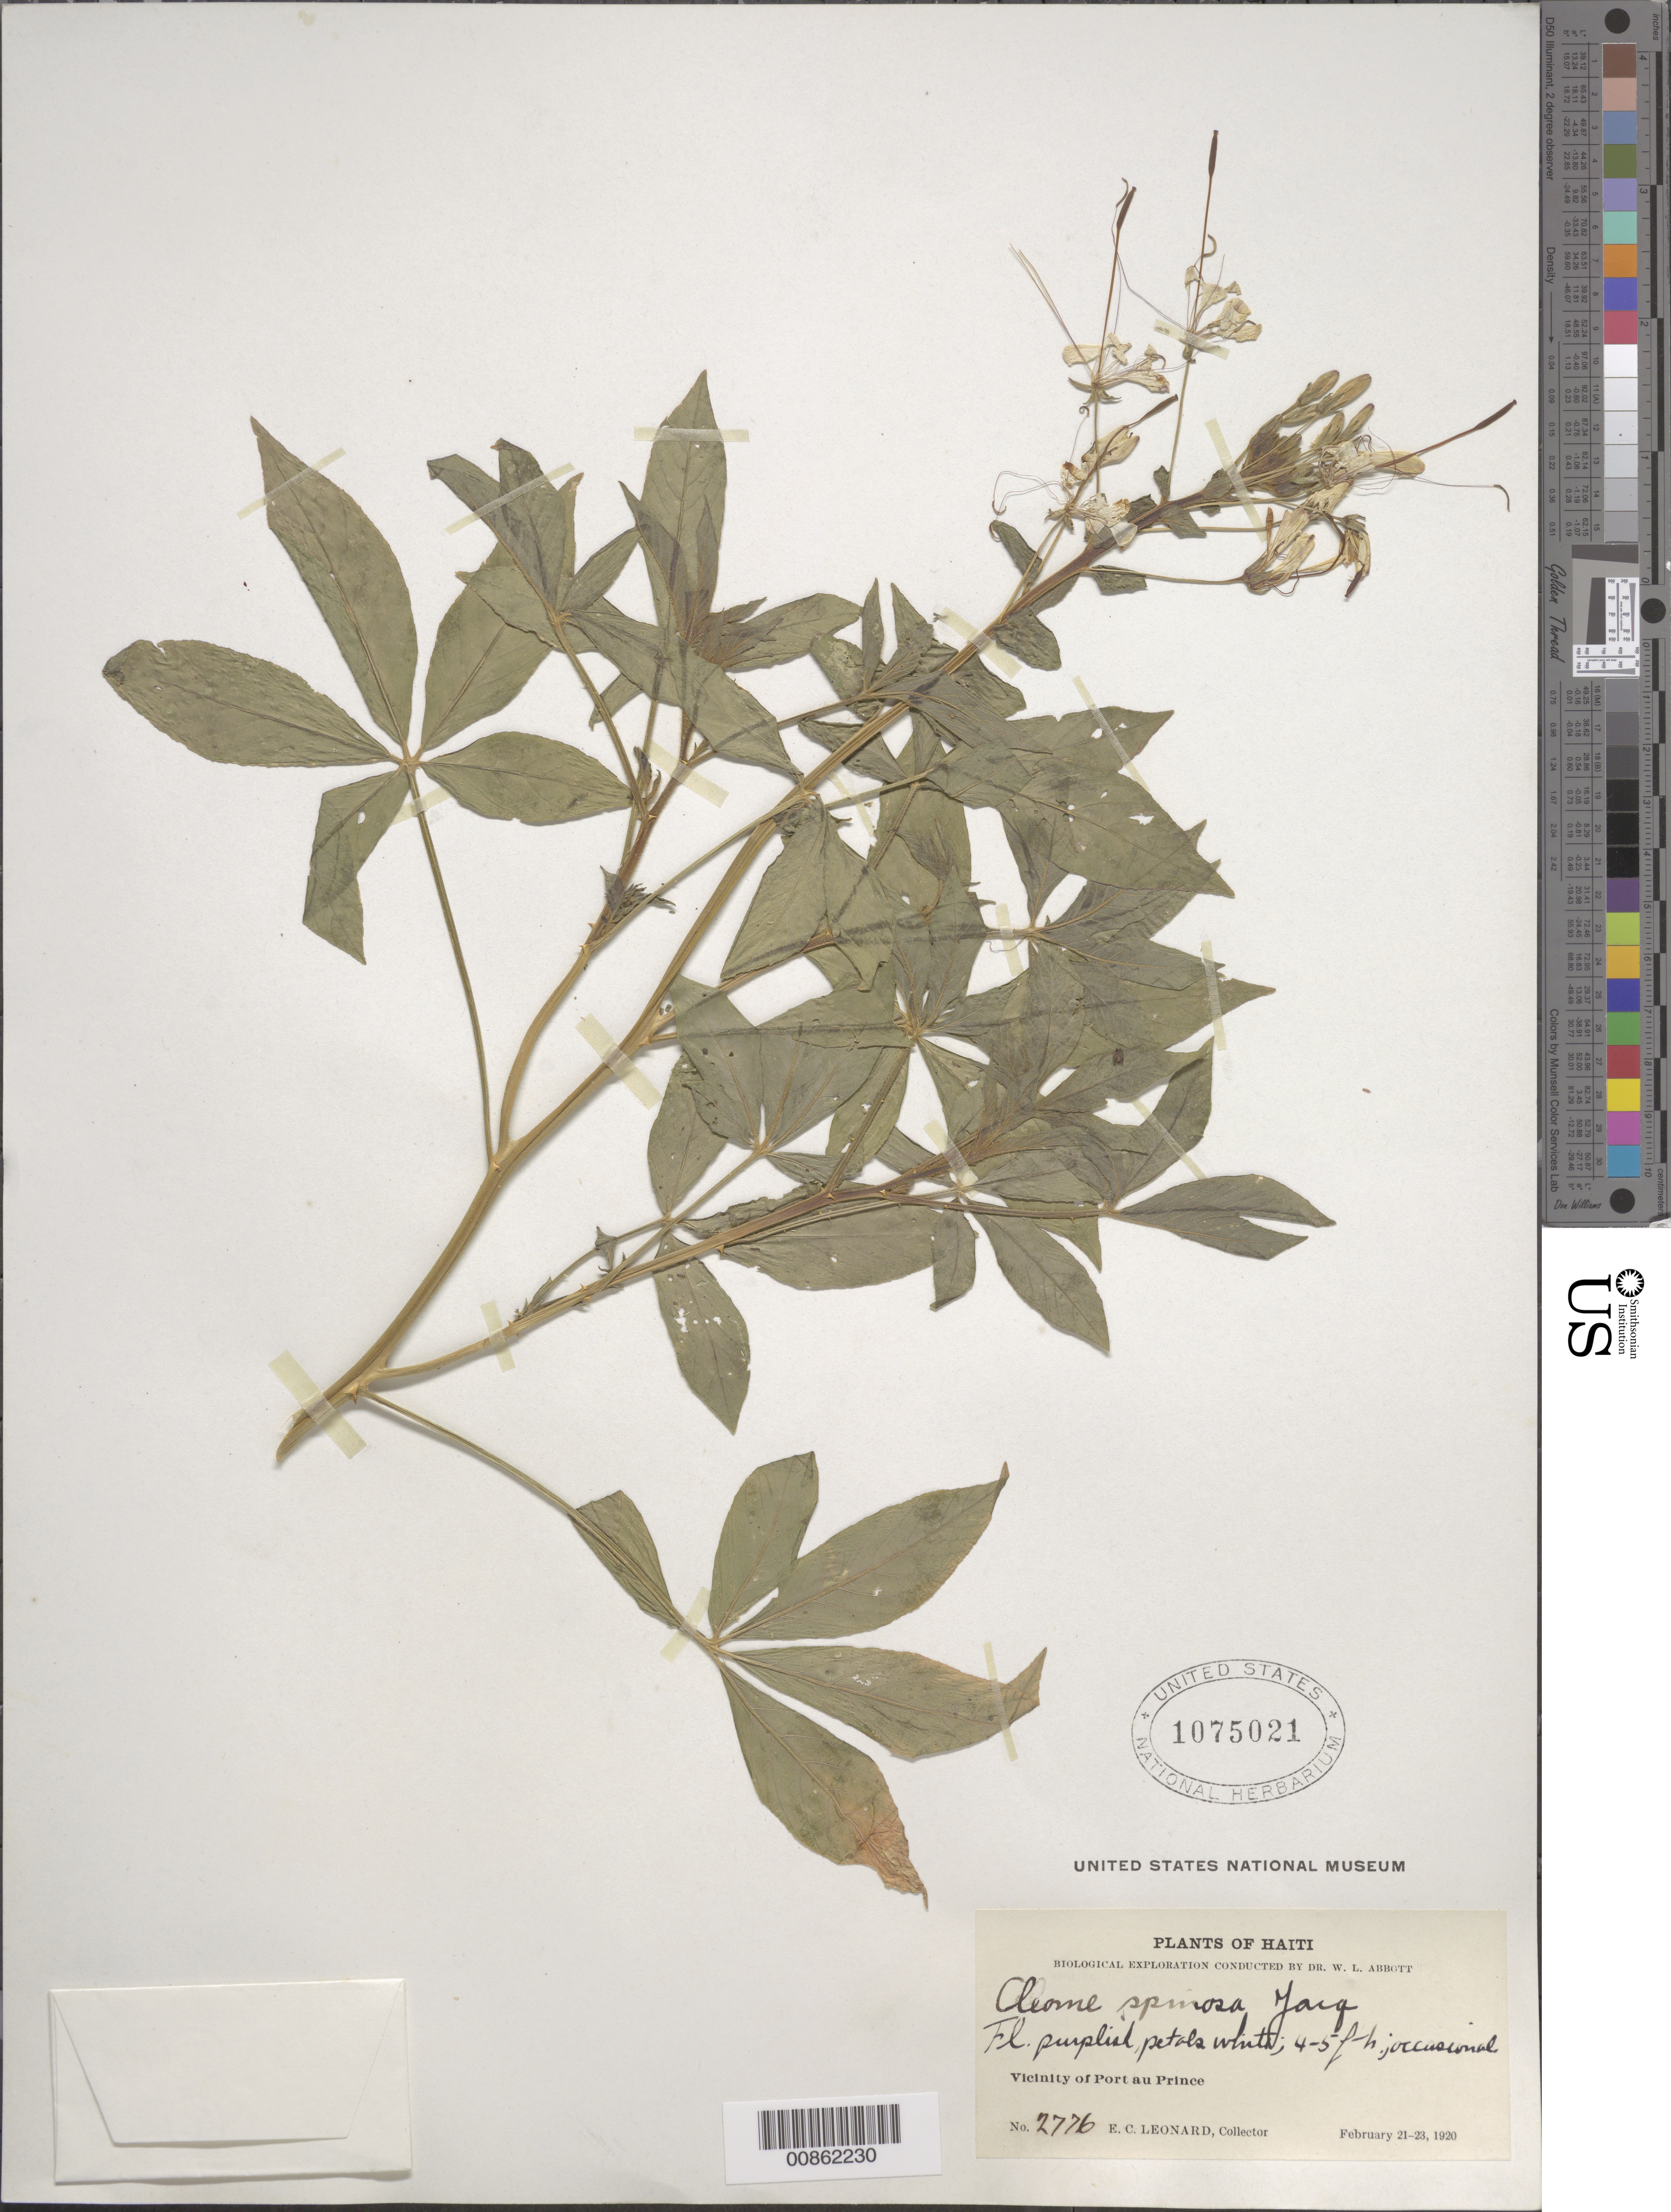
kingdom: Plantae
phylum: Tracheophyta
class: Magnoliopsida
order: Brassicales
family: Cleomaceae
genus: Tarenaya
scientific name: Tarenaya spinosa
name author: (Jacq.) Raf.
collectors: E. C. Leonard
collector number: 2776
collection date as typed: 21 Feb 1920 to 23 Feb 1920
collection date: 1920-02-21/1920-02-23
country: Haiti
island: Hispaniola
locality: Vicinity of Port au Prince.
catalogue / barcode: US 1075021